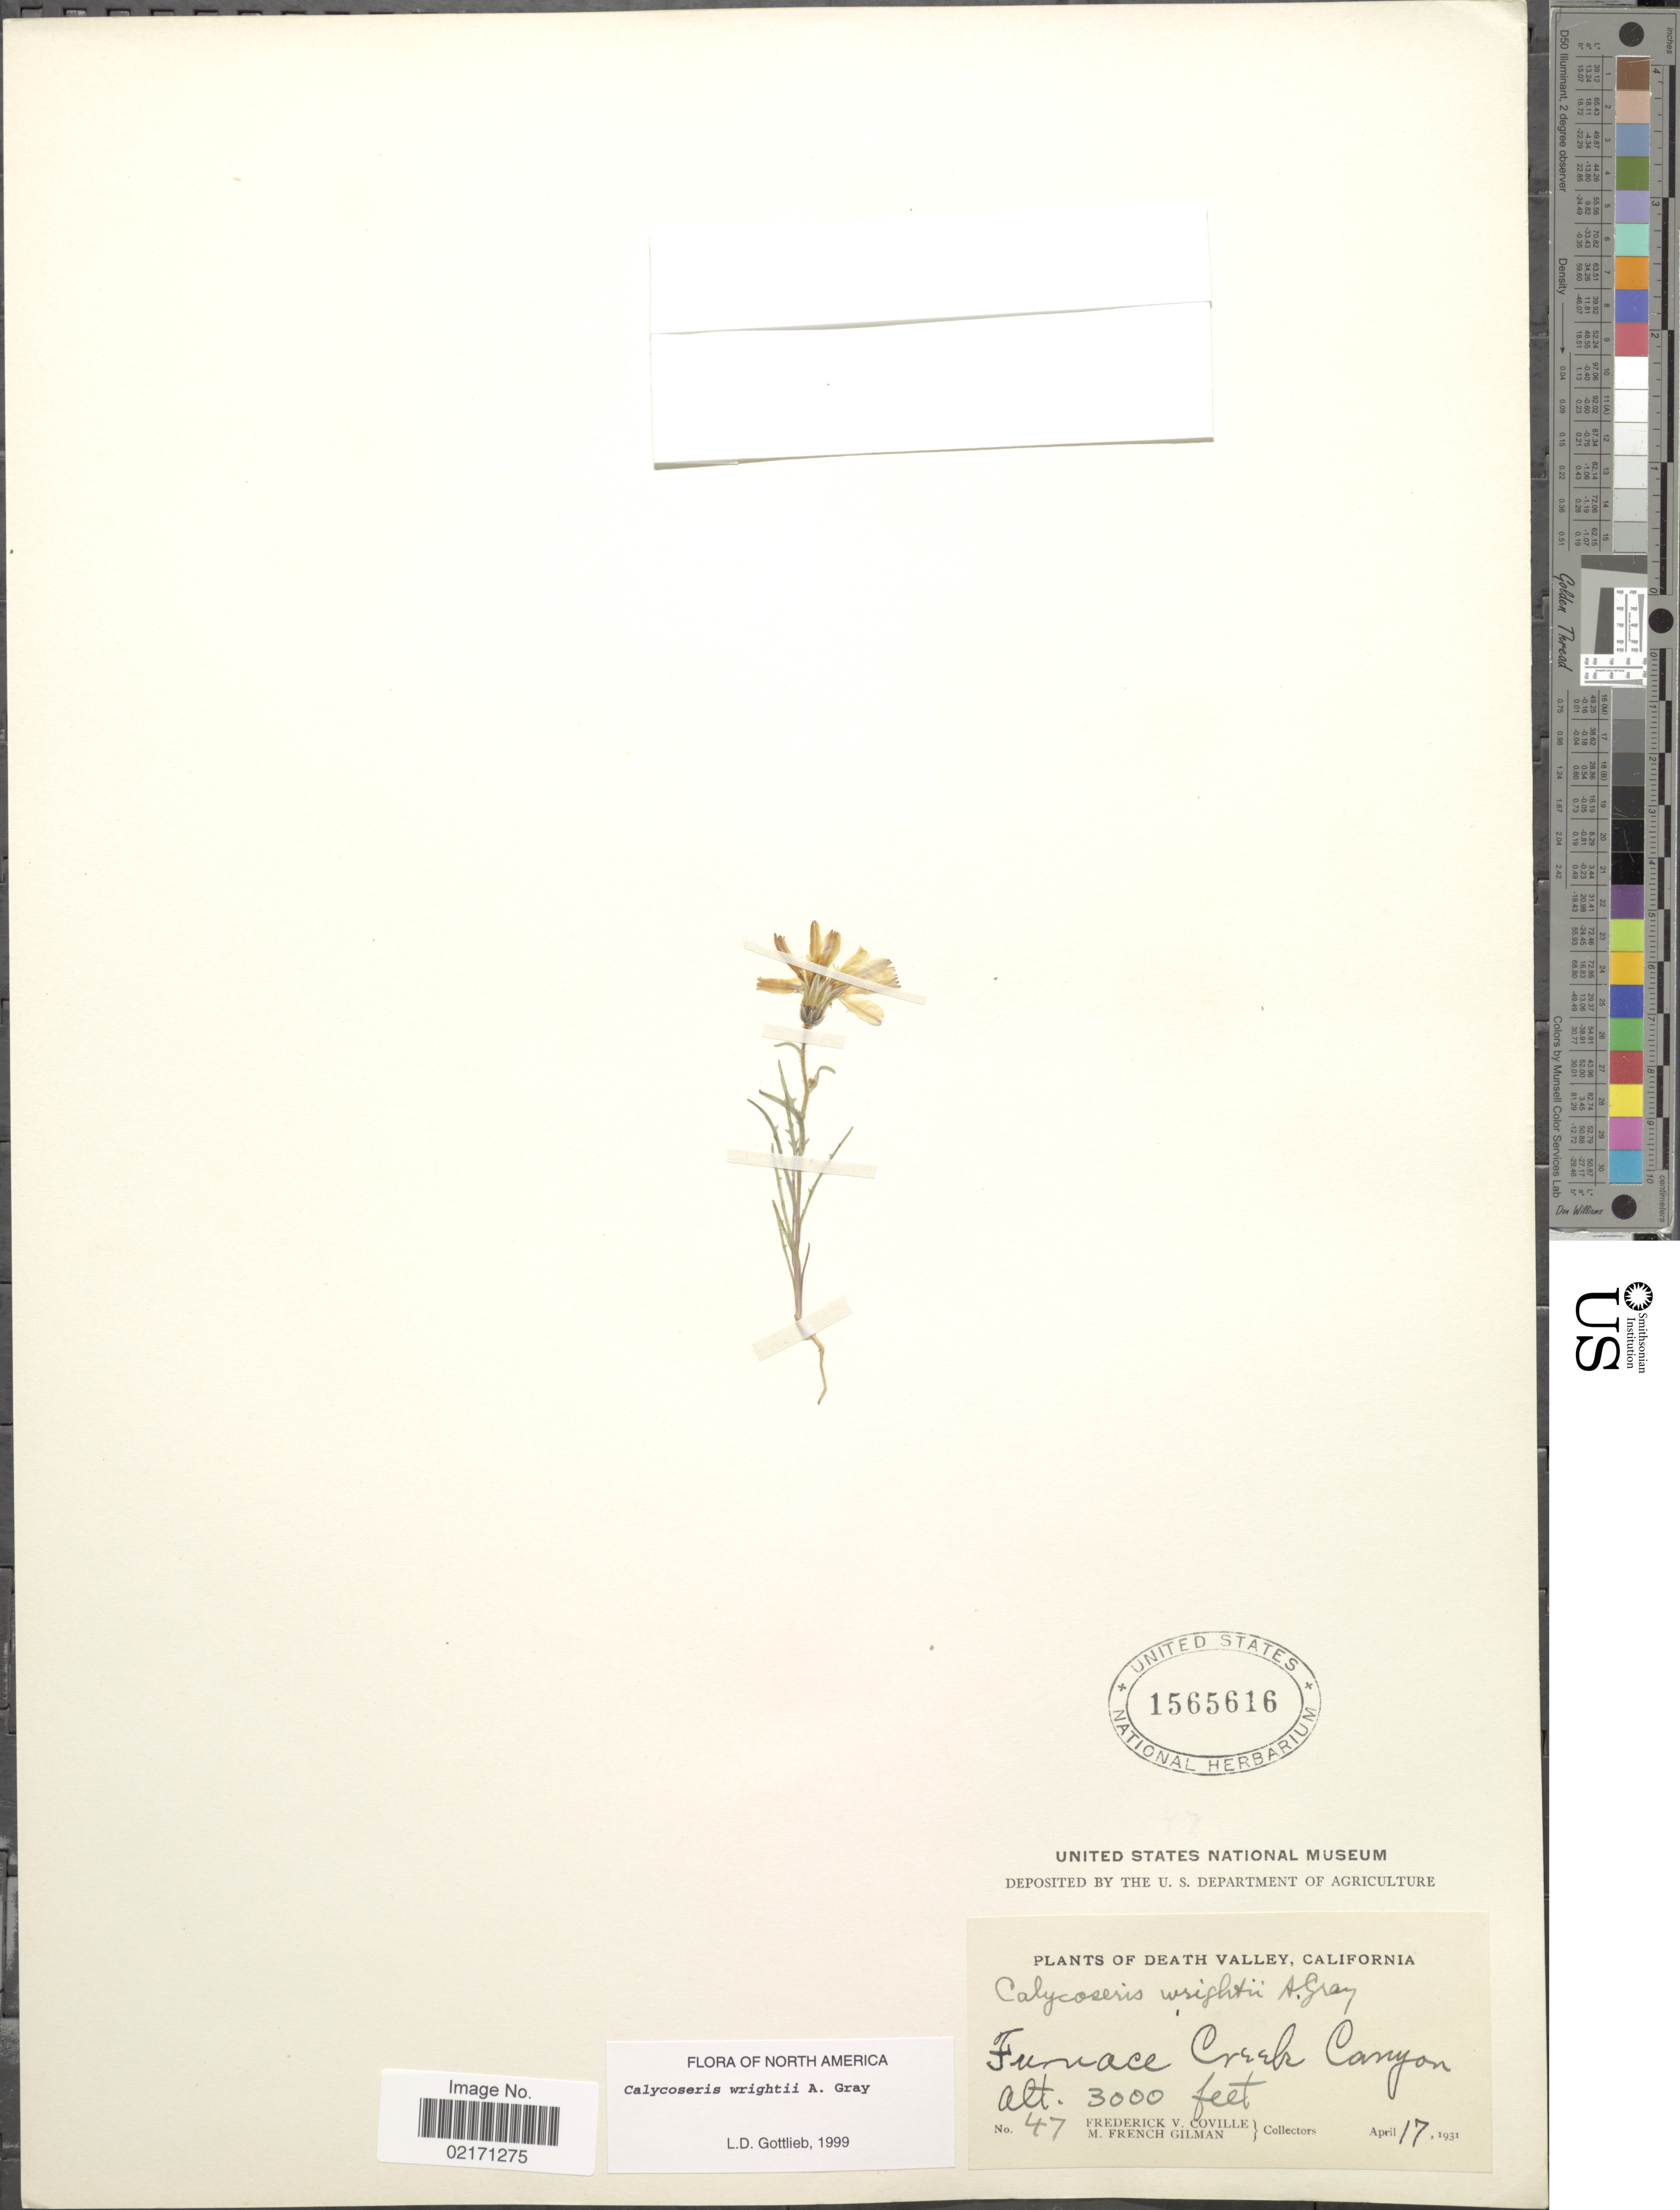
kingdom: Plantae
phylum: Tracheophyta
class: Magnoliopsida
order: Asterales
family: Asteraceae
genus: Calycoseris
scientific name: Calycoseris wrightii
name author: A. Gray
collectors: F. V. Coville & M. F. Gilman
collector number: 47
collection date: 1931-04-17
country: United States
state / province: California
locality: Furnace Creek Canyon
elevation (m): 914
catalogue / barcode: US 1565616